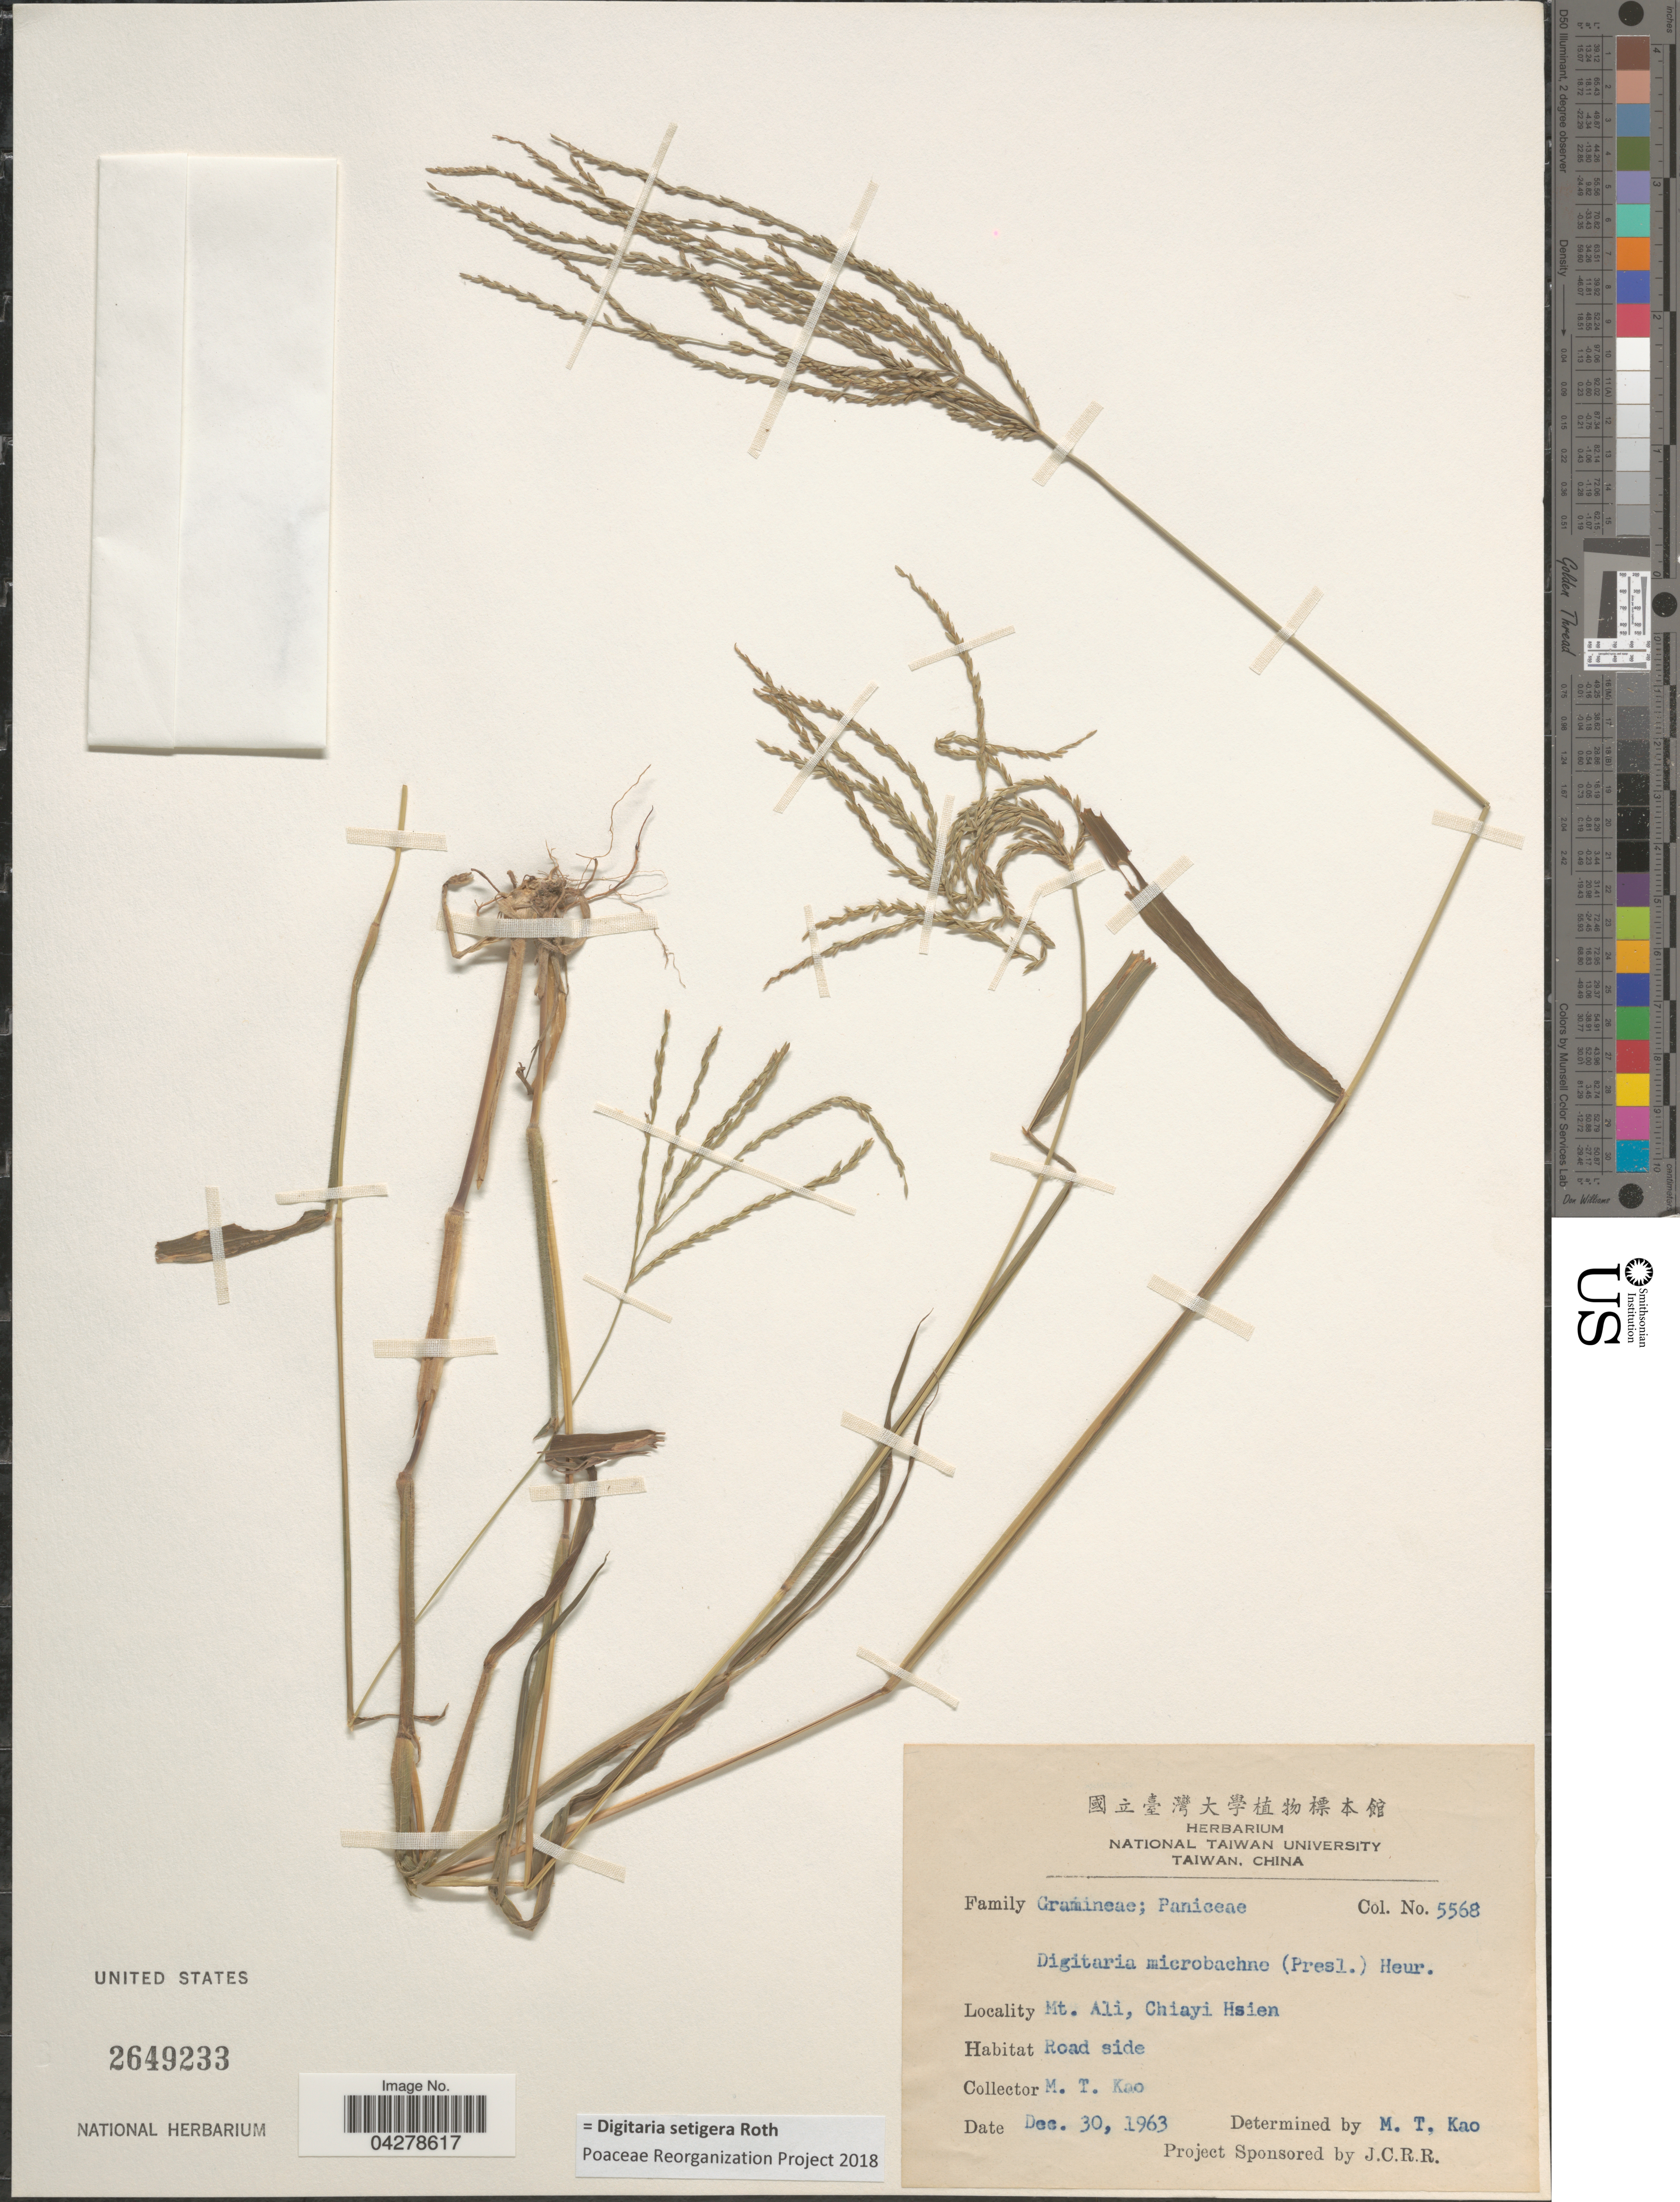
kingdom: Plantae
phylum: Tracheophyta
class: Liliopsida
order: Poales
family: Poaceae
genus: Digitaria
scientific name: Digitaria setigera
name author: Roth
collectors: M. T. Kao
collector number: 5568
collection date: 1963-12-30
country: Taiwan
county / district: Chiayi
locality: Mt. Ali, Chiayi Hsien. Roadside.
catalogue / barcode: US 2649233